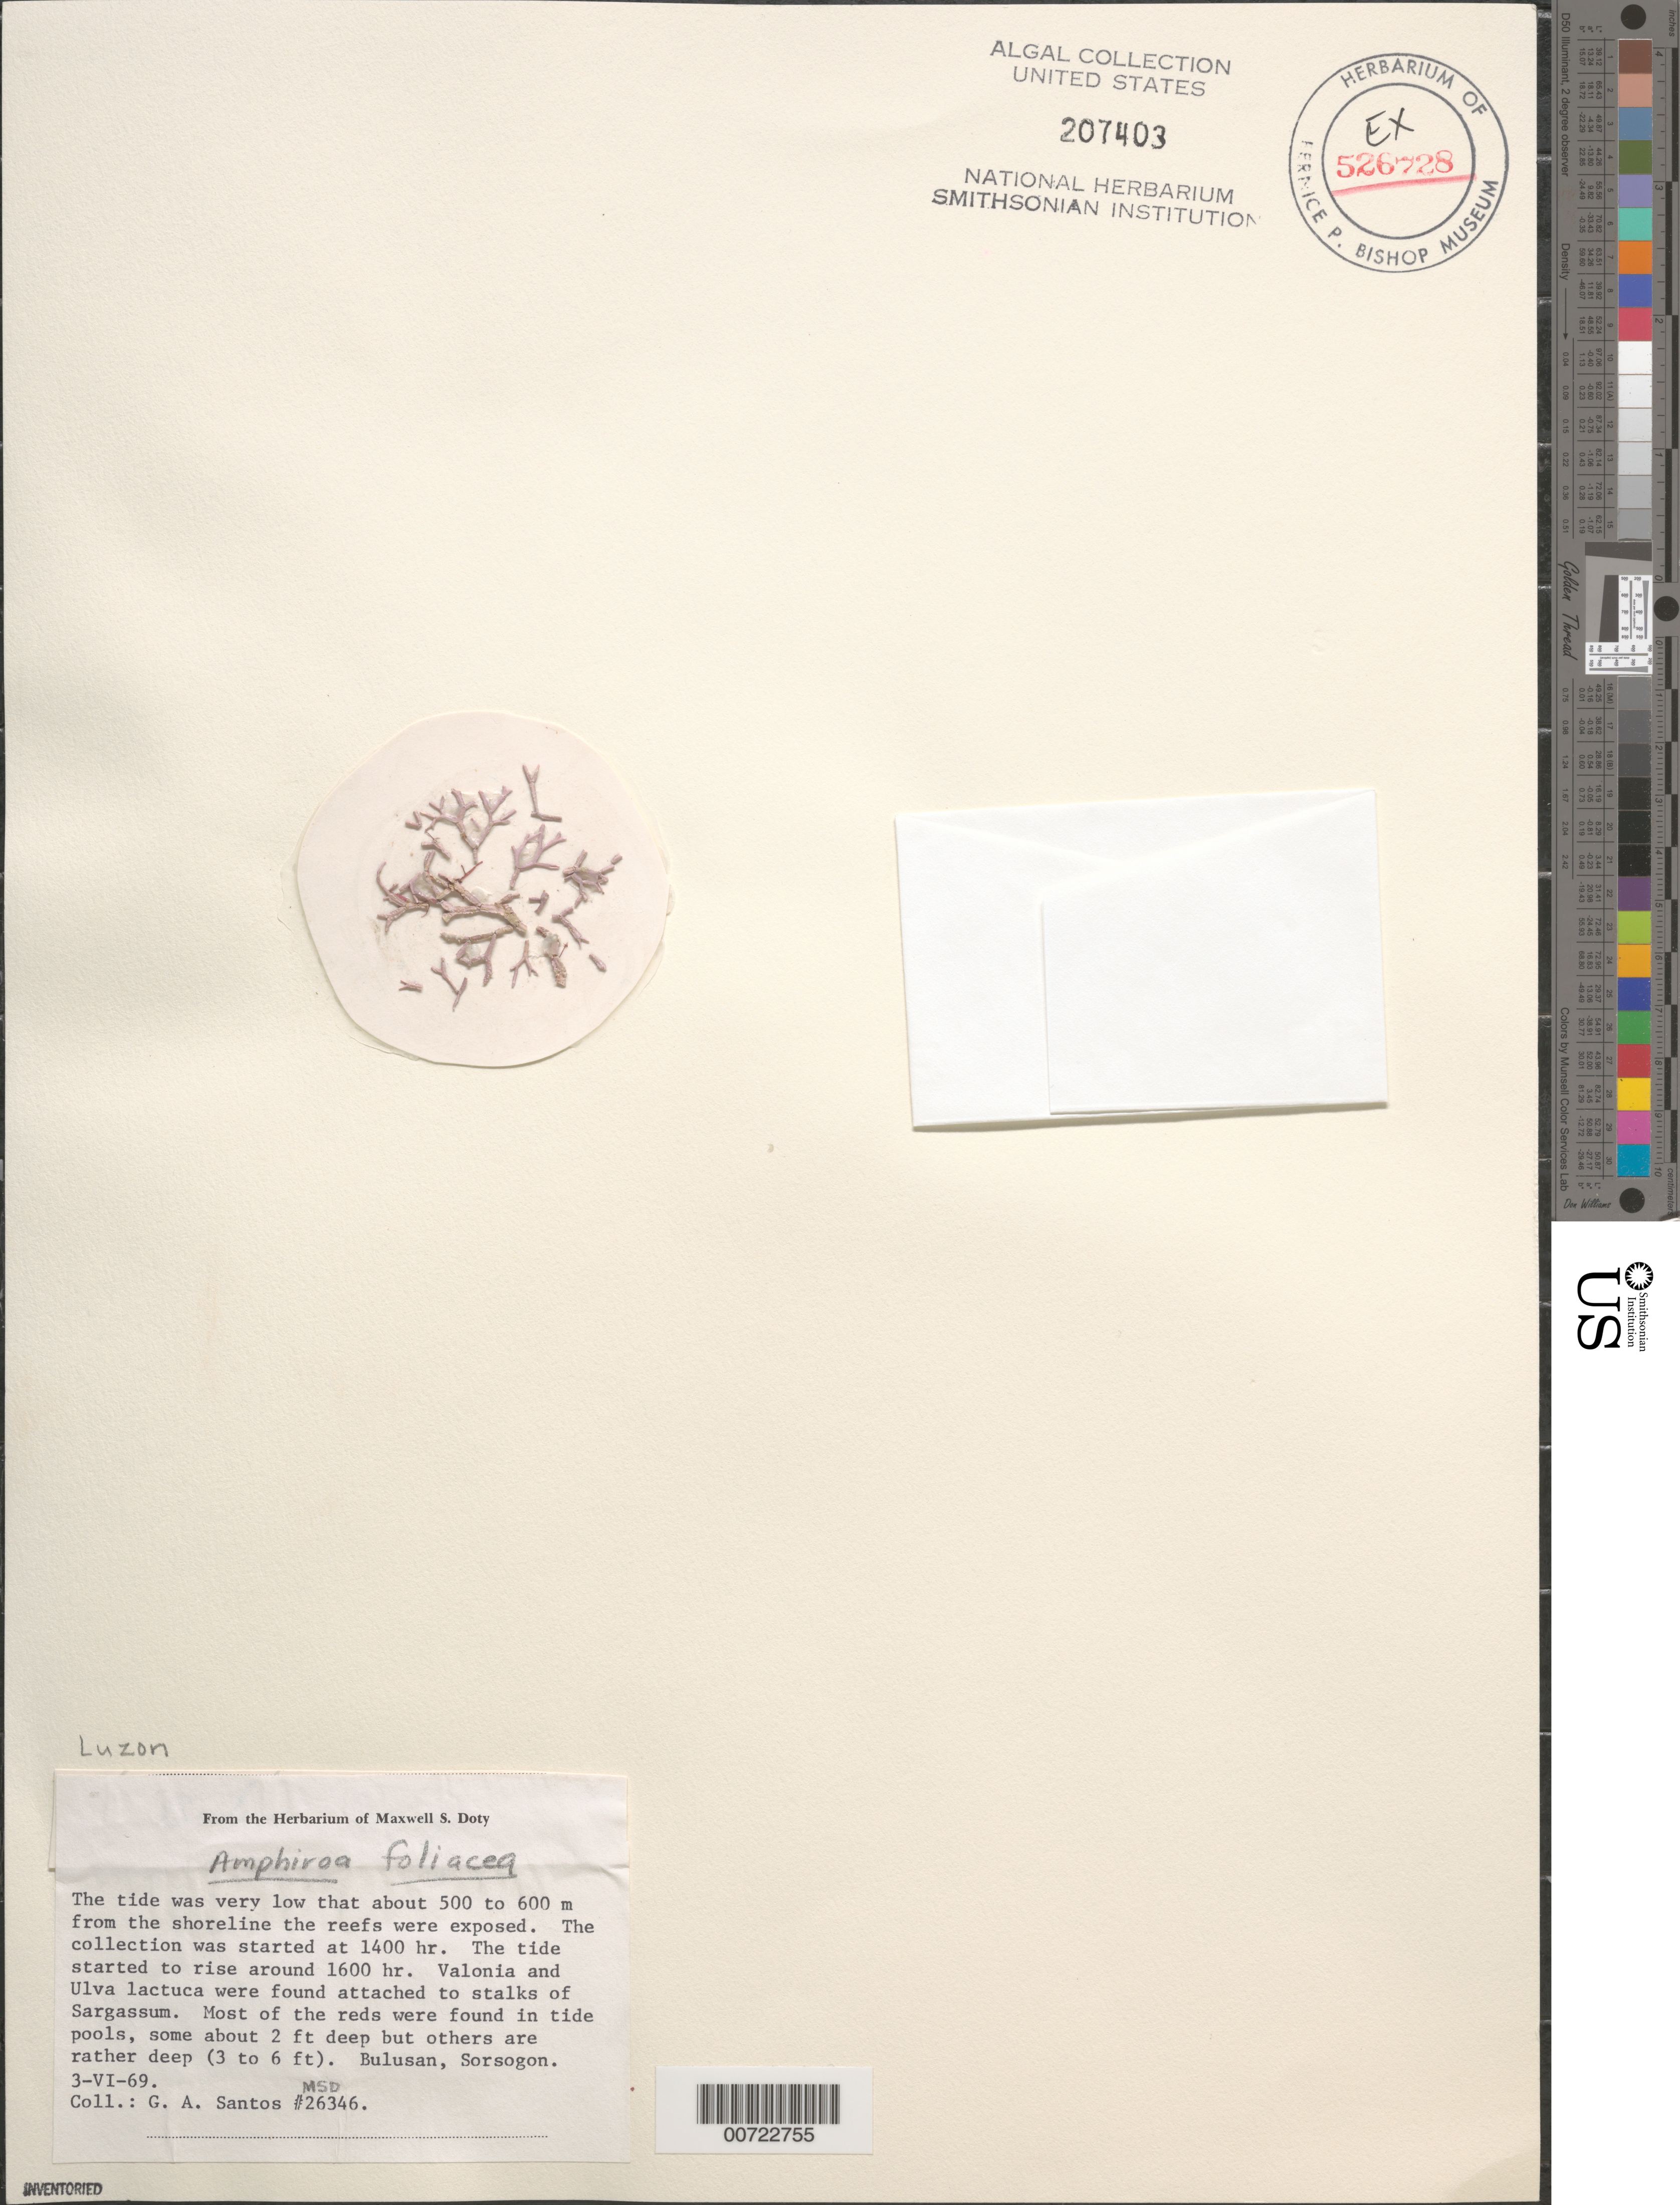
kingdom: Plantae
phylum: Rhodophyta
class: Florideophyceae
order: Corallinales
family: Lithophyllaceae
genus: Amphiroa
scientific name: Amphiroa foliacea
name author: J.V.Lamouroux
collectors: G. Santos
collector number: MSD 26346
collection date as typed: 03 Jun 1969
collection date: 1969-06-03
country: Philippines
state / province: Bicol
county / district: Sorsogon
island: Luzon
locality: Bulusan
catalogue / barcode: US 207403